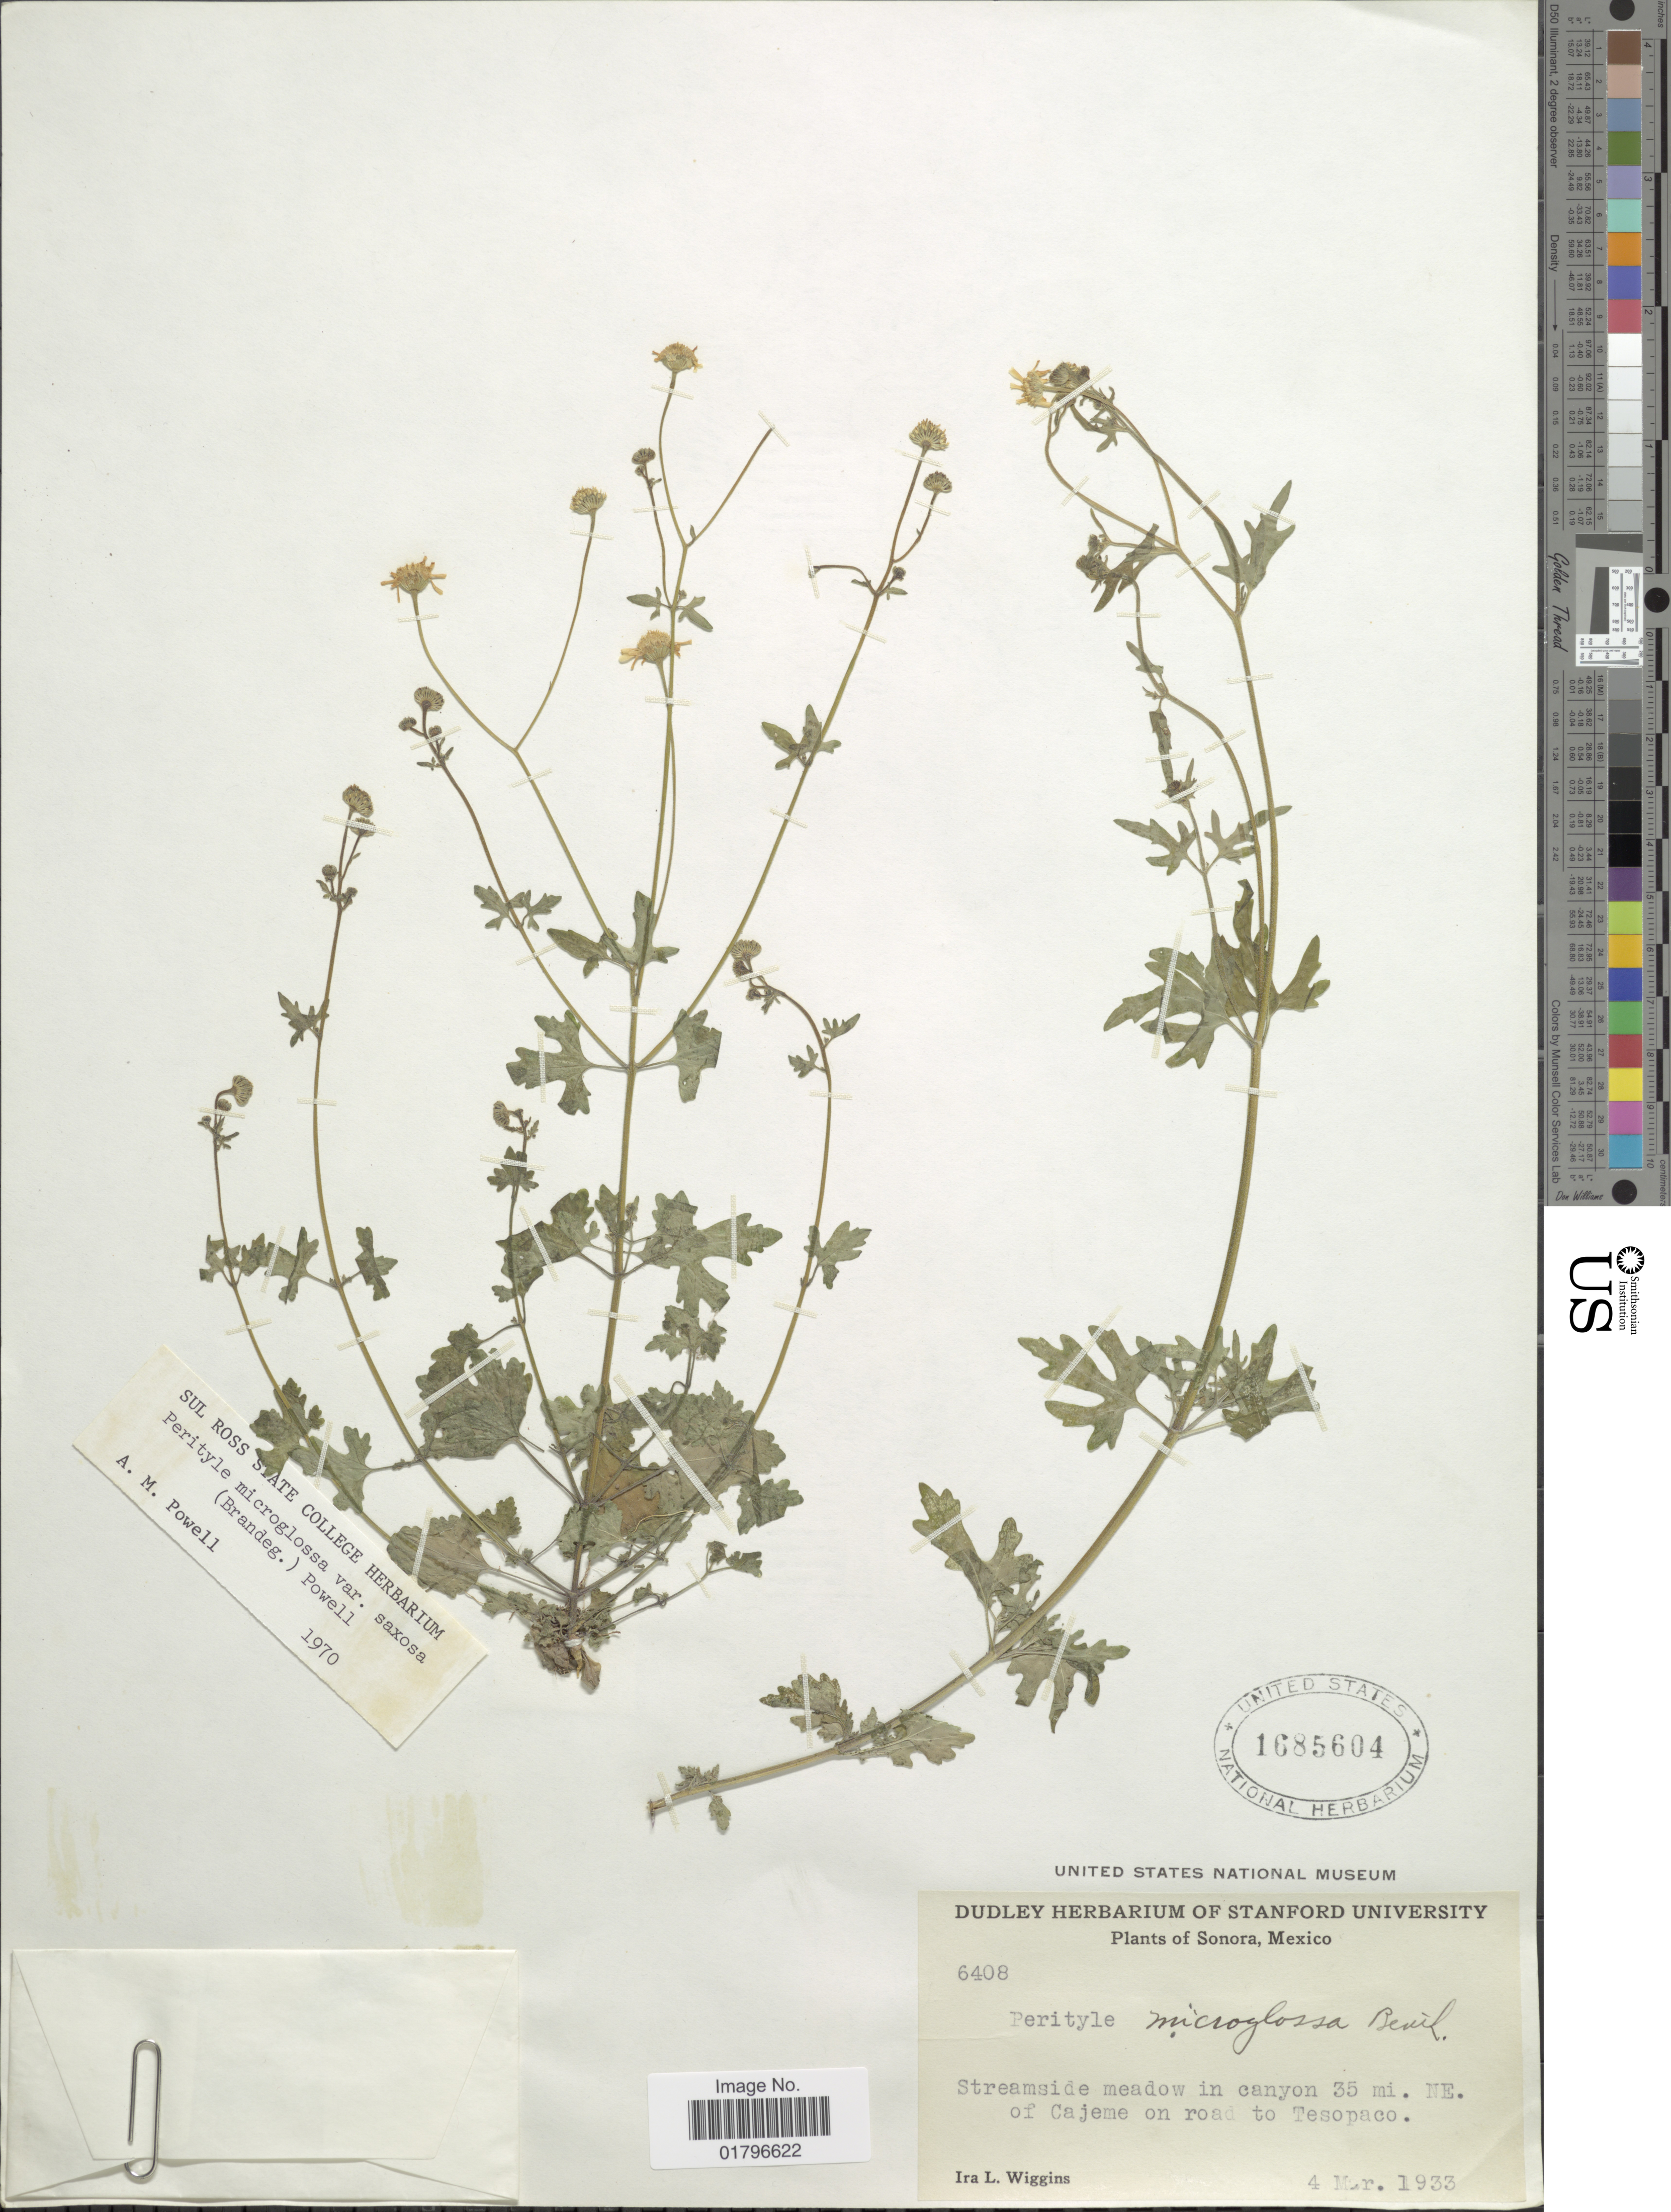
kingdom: Plantae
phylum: Tracheophyta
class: Magnoliopsida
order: Asterales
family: Asteraceae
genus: Perityle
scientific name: Perityle microglossa var. saxosa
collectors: I. L. Wiggins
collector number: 6408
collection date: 1933-03-04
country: Mexico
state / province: Sonora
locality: In canyon 35 mi. NE of Cajeme on road to Tescopaco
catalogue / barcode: US 1685604